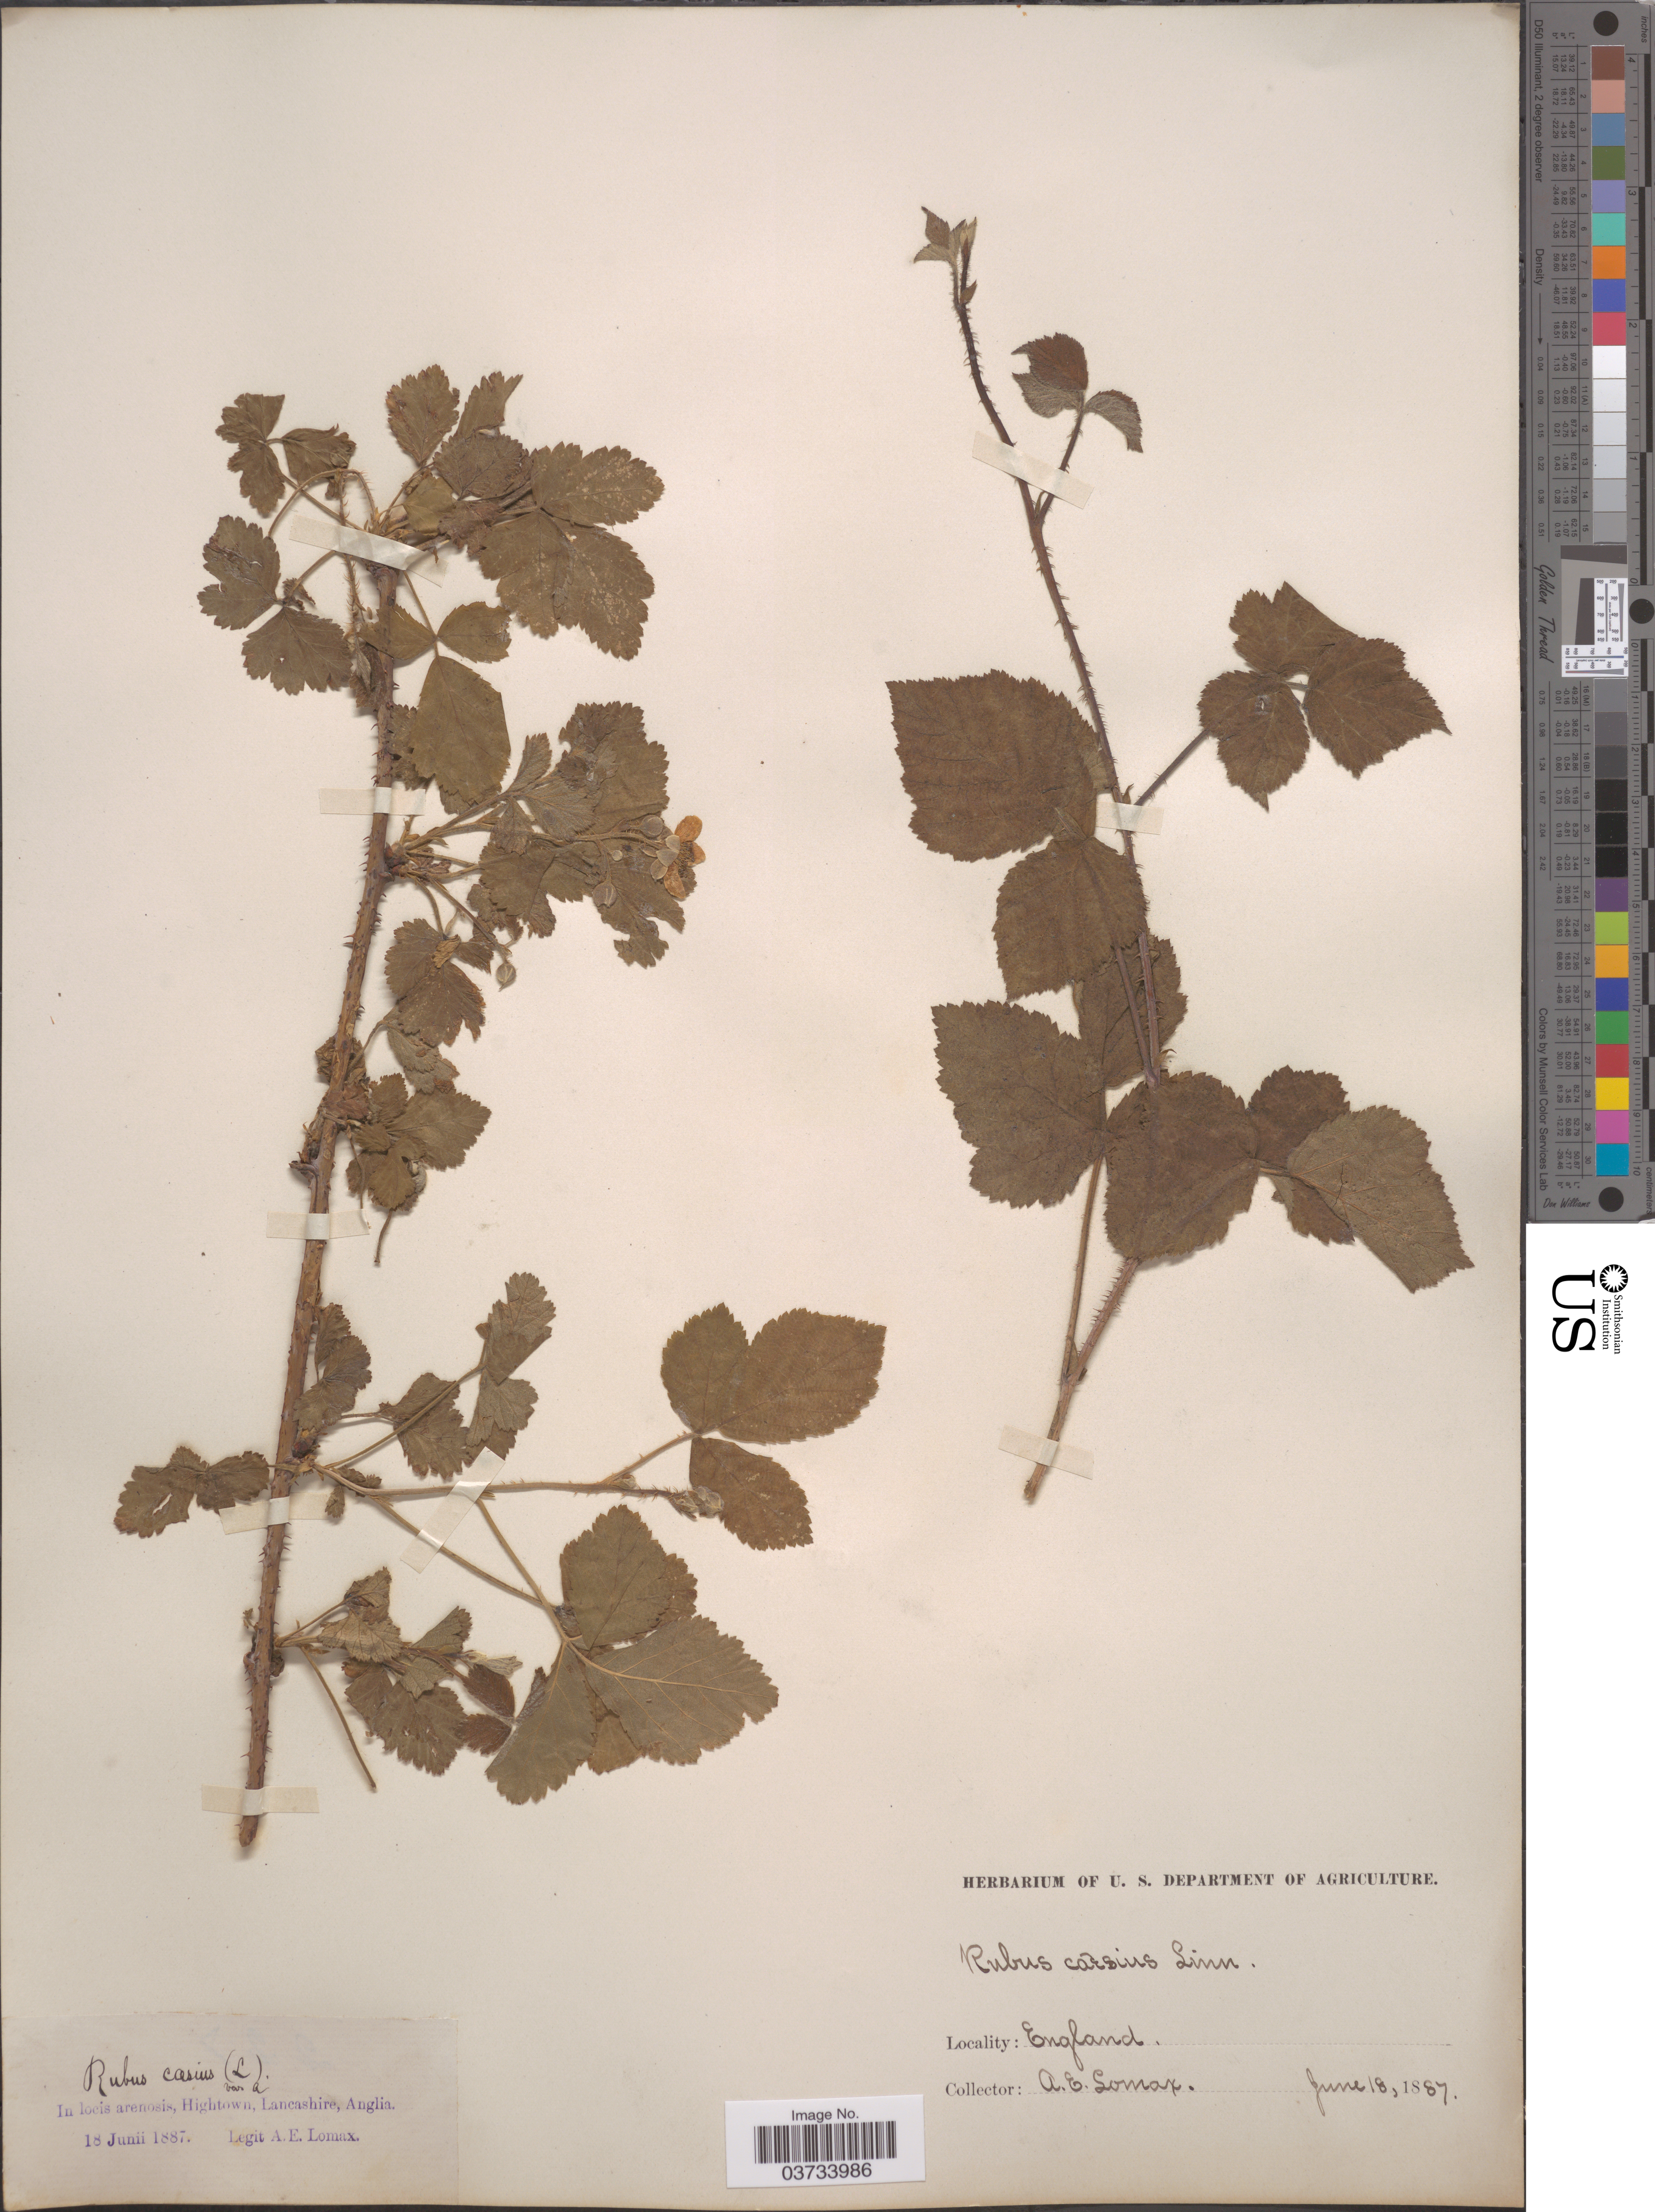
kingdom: Plantae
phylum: Tracheophyta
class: Magnoliopsida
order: Rosales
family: Rosaceae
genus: Rubus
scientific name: Rubus caesius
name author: L.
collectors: A. Somax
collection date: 1887-06-18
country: United Kingdom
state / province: England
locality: In locis arenosis, Hightown, Lancashire, Anglia.